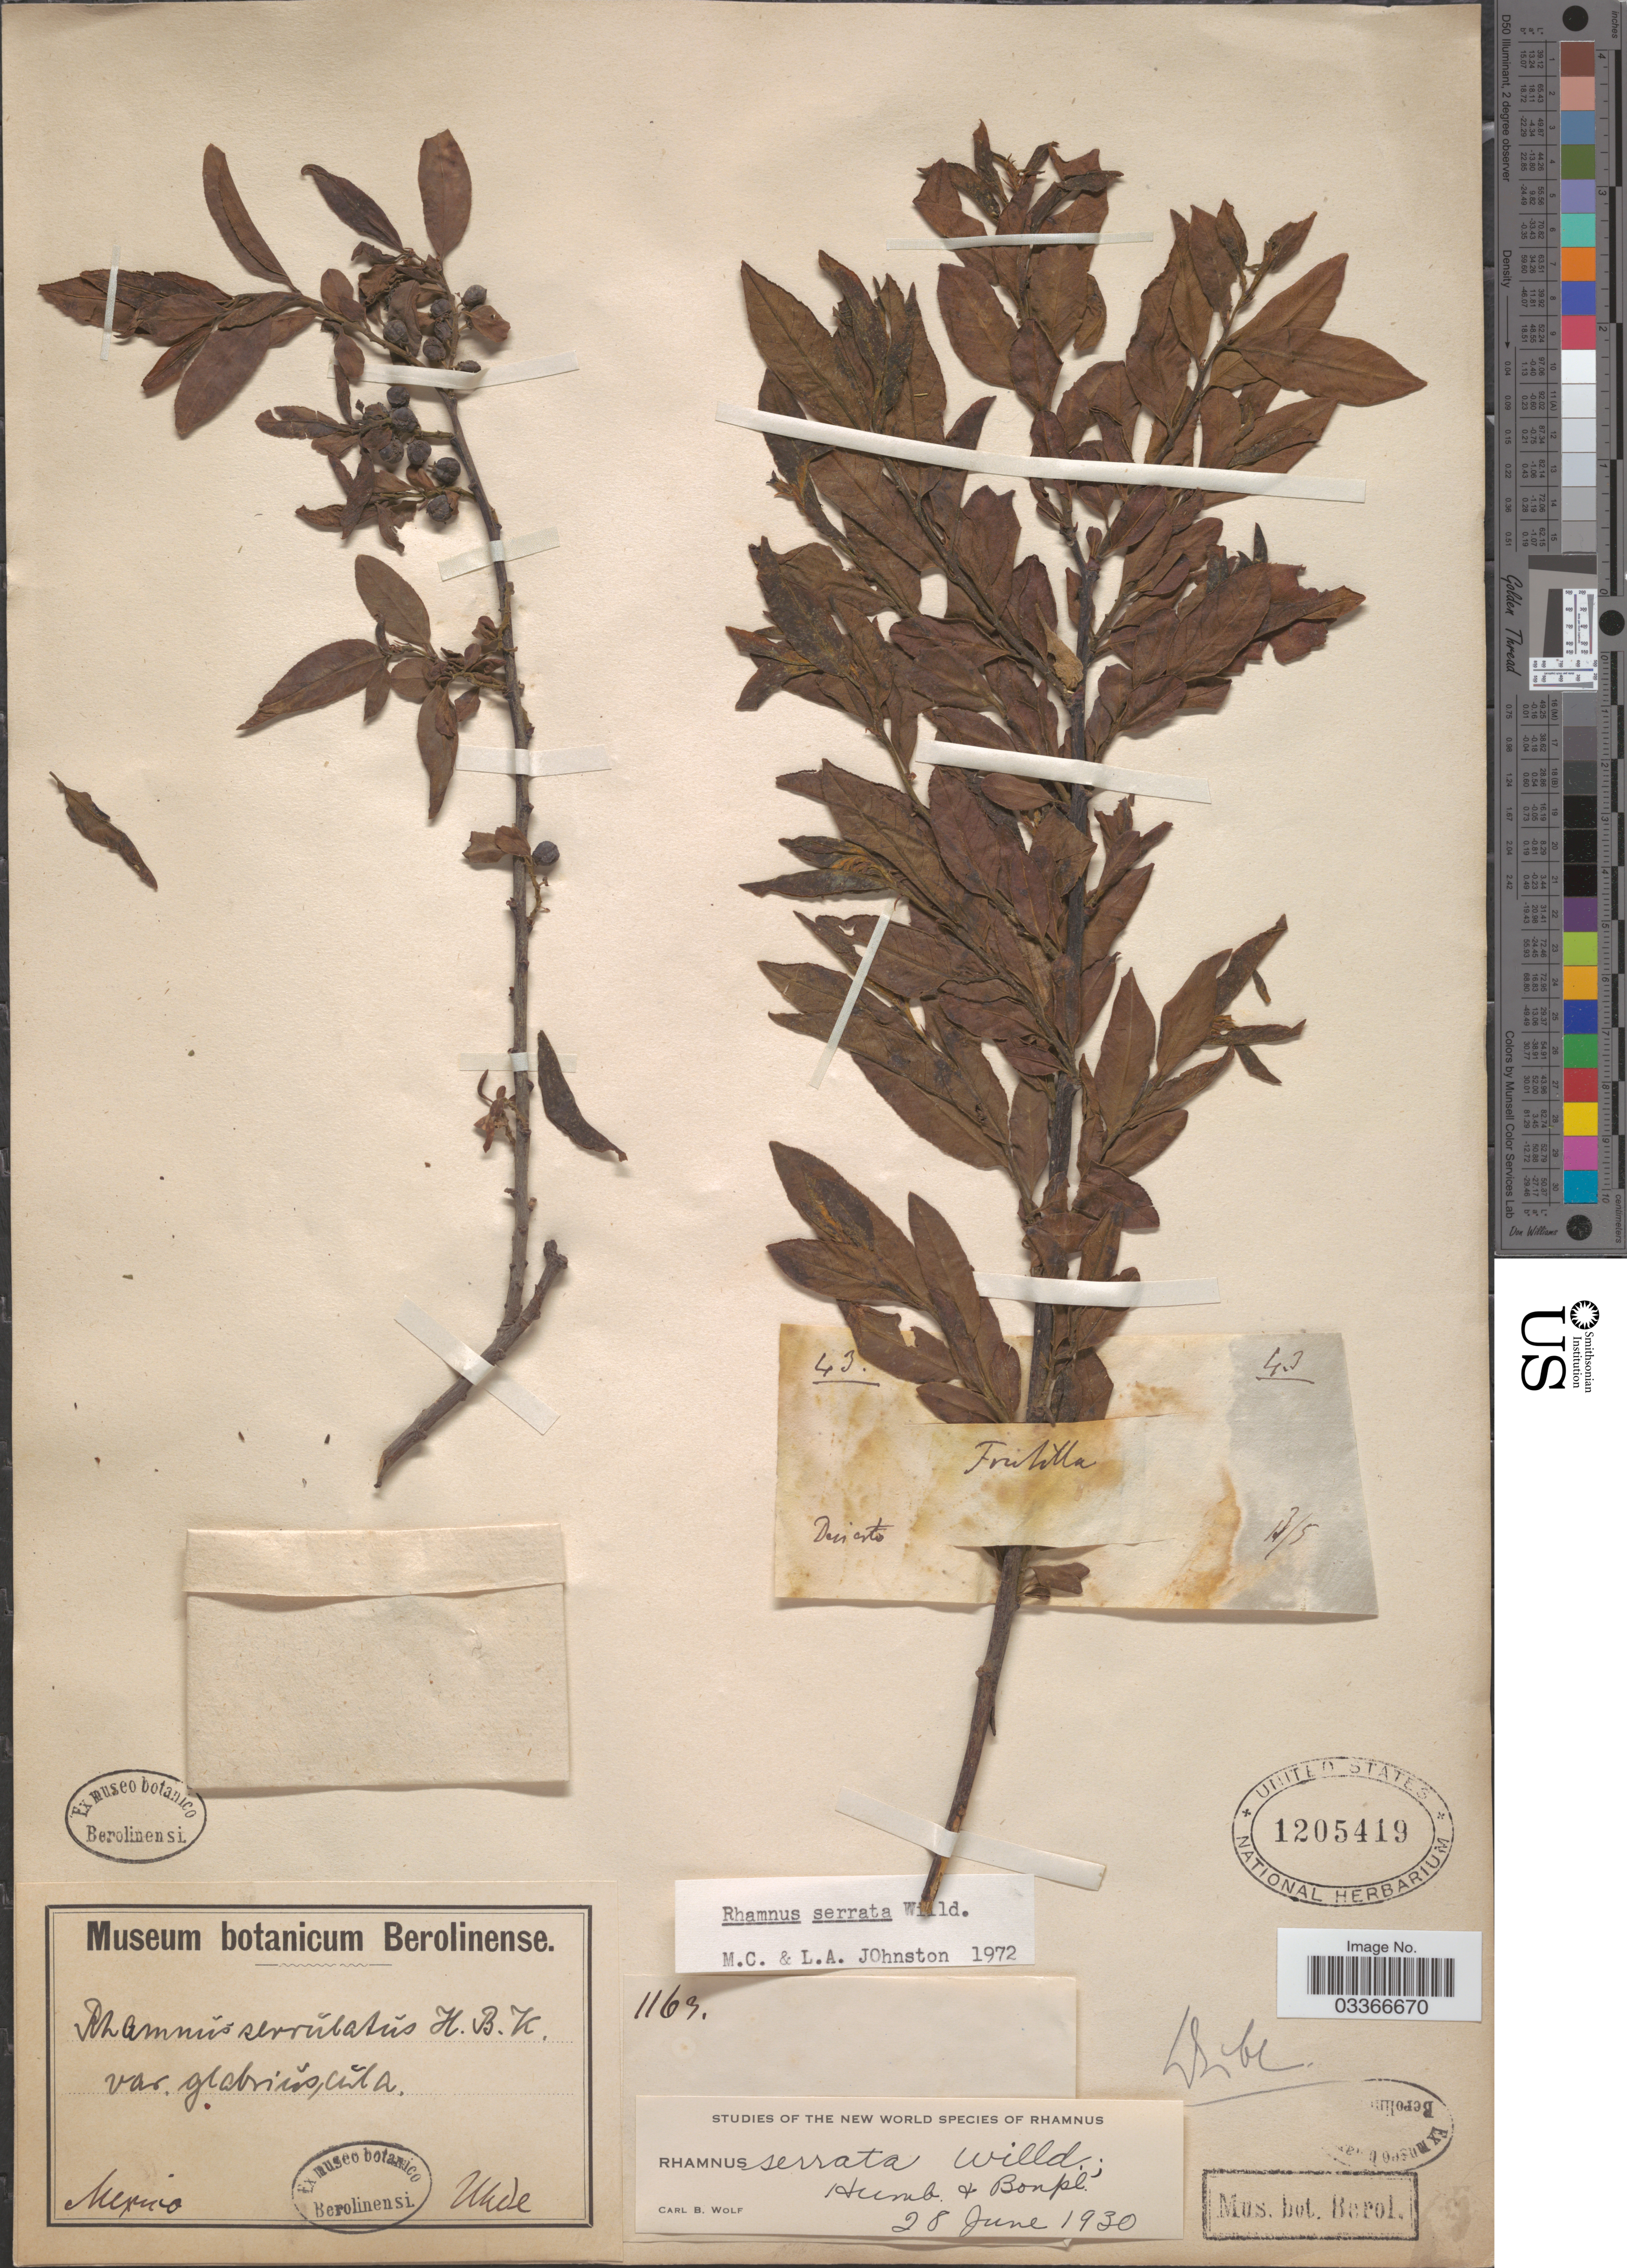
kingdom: Plantae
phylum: Tracheophyta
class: Magnoliopsida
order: Rosales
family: Rhamnaceae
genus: Rhamnus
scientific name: Rhamnus serrata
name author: Humb. & Bonpl. ex Willd.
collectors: Uhde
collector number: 1163?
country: Mexico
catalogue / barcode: US 1205419